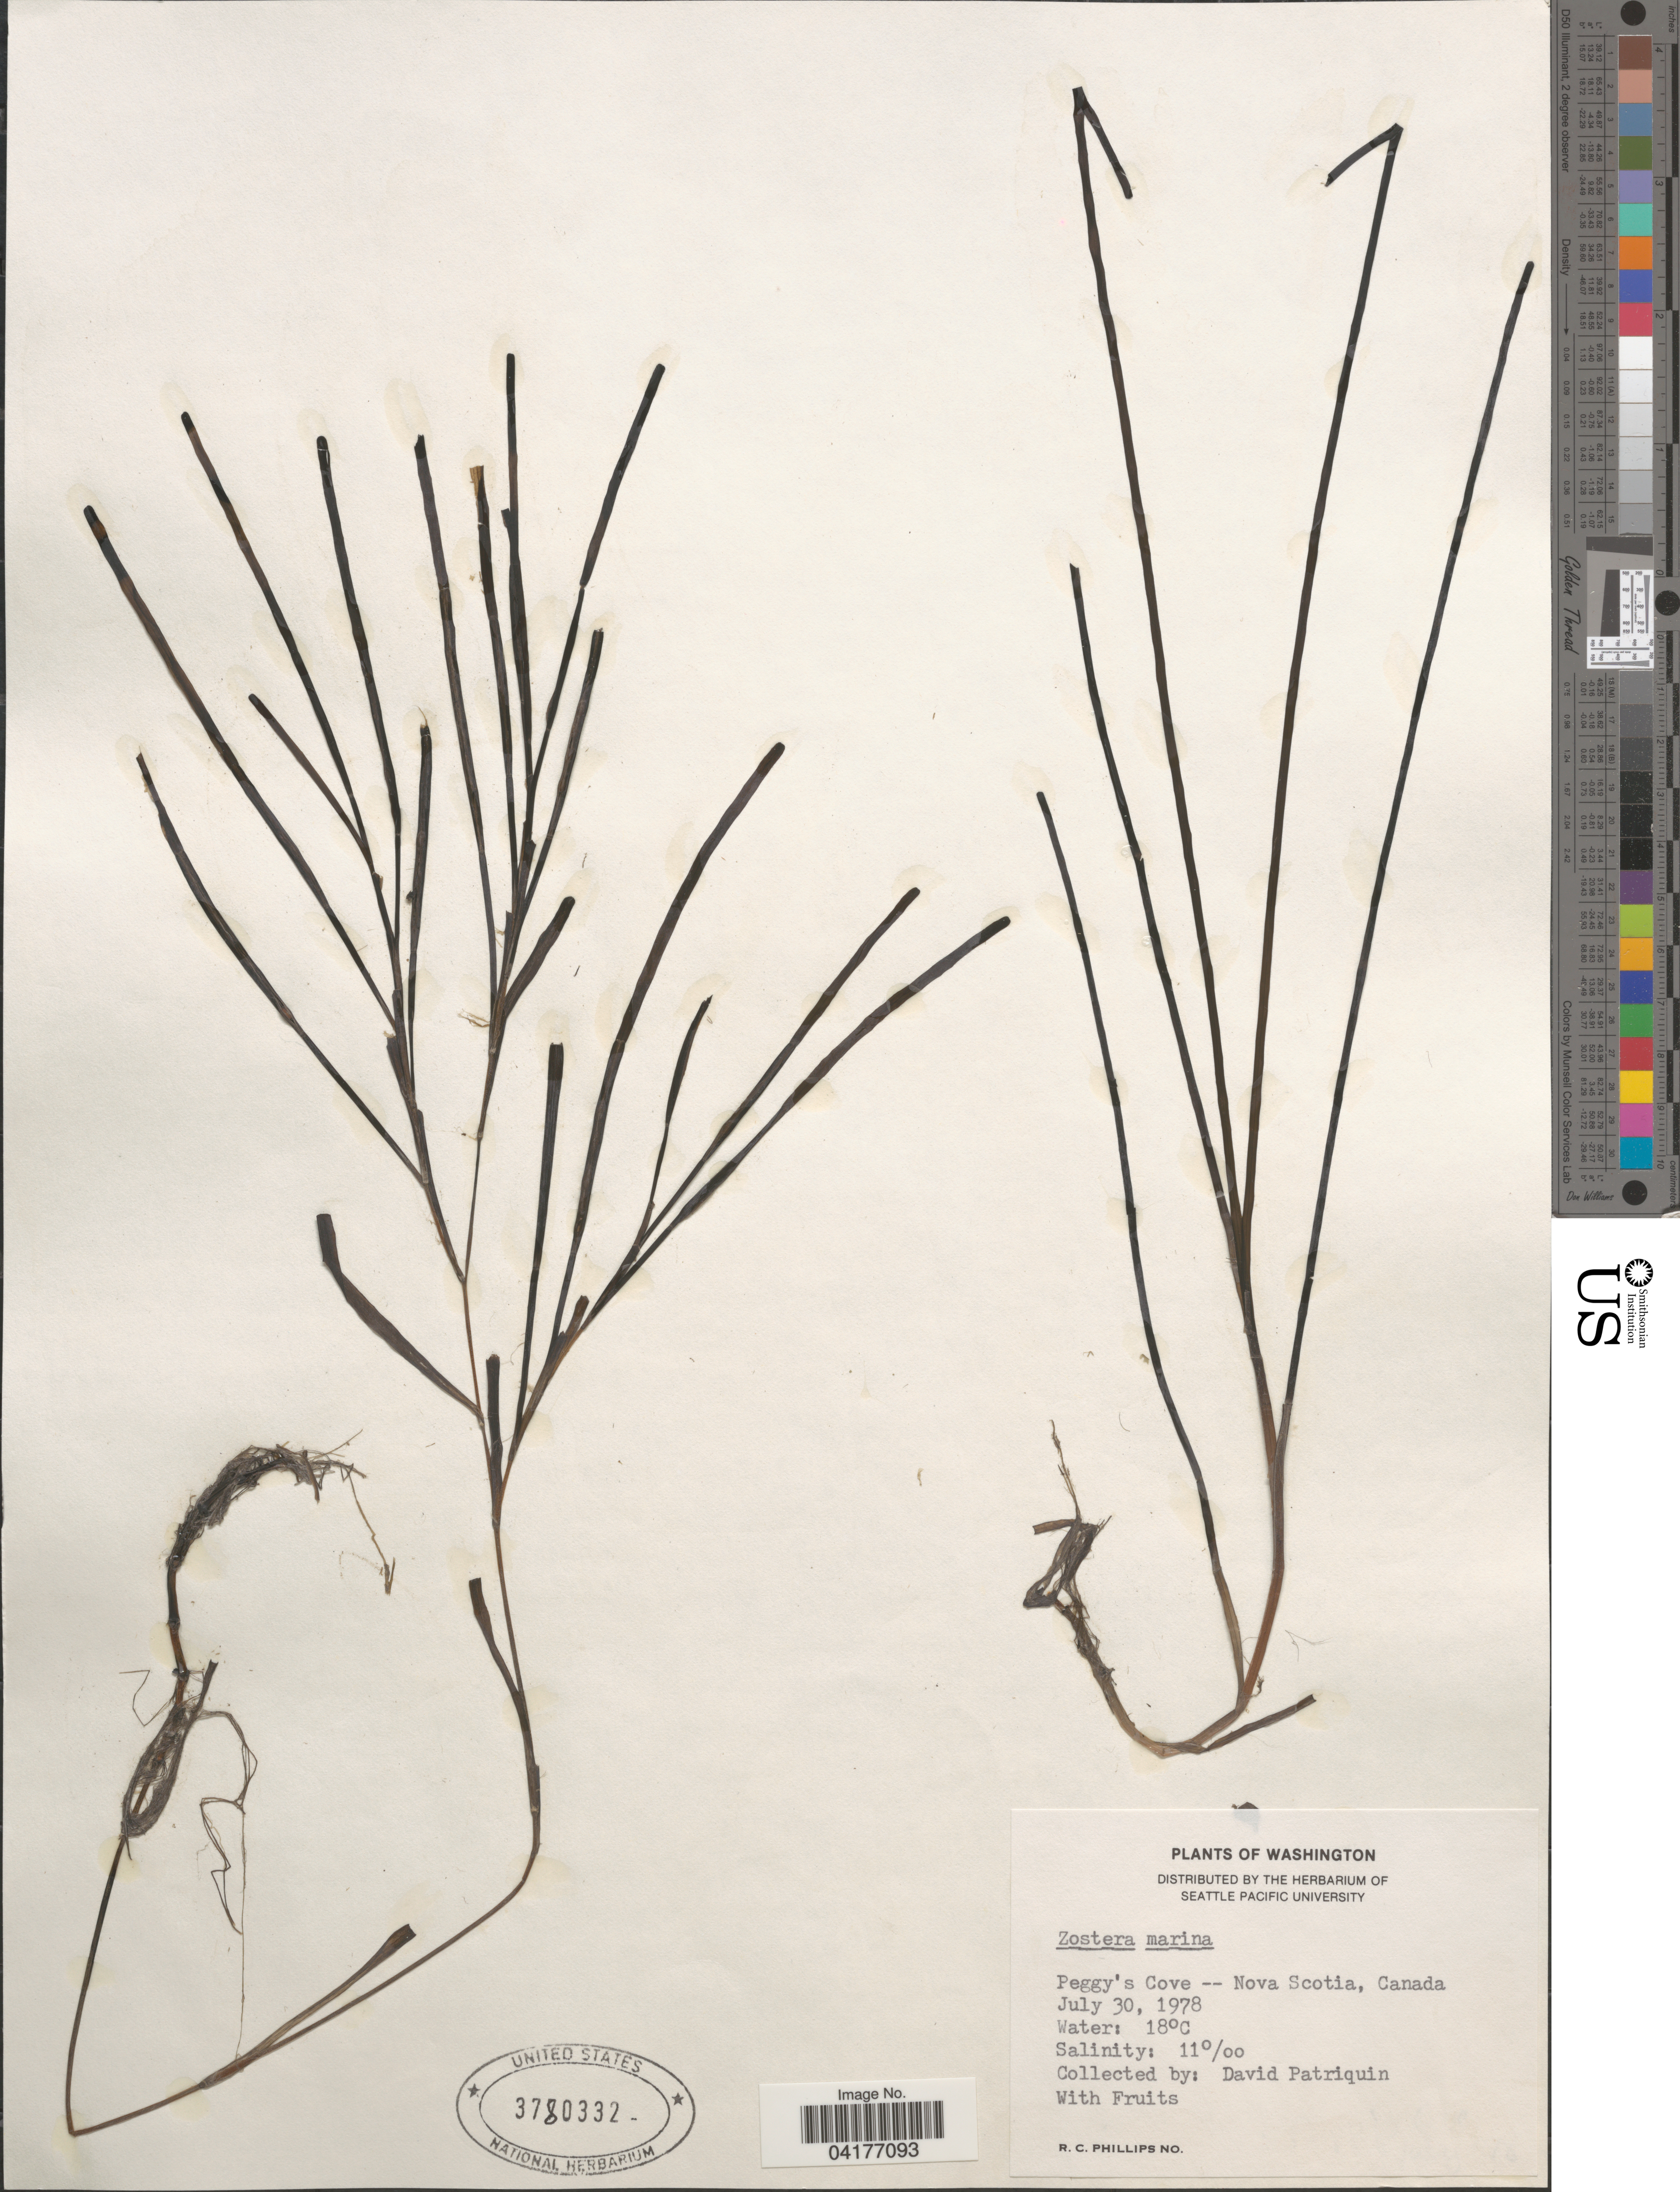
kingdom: Plantae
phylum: Tracheophyta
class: Liliopsida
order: Alismatales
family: Zosteraceae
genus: Zostera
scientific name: Zostera marina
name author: L.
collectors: D. Patriquin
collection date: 1978-07-30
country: Canada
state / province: Nova Scotia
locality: Peggy's Cove.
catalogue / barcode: US 3780332